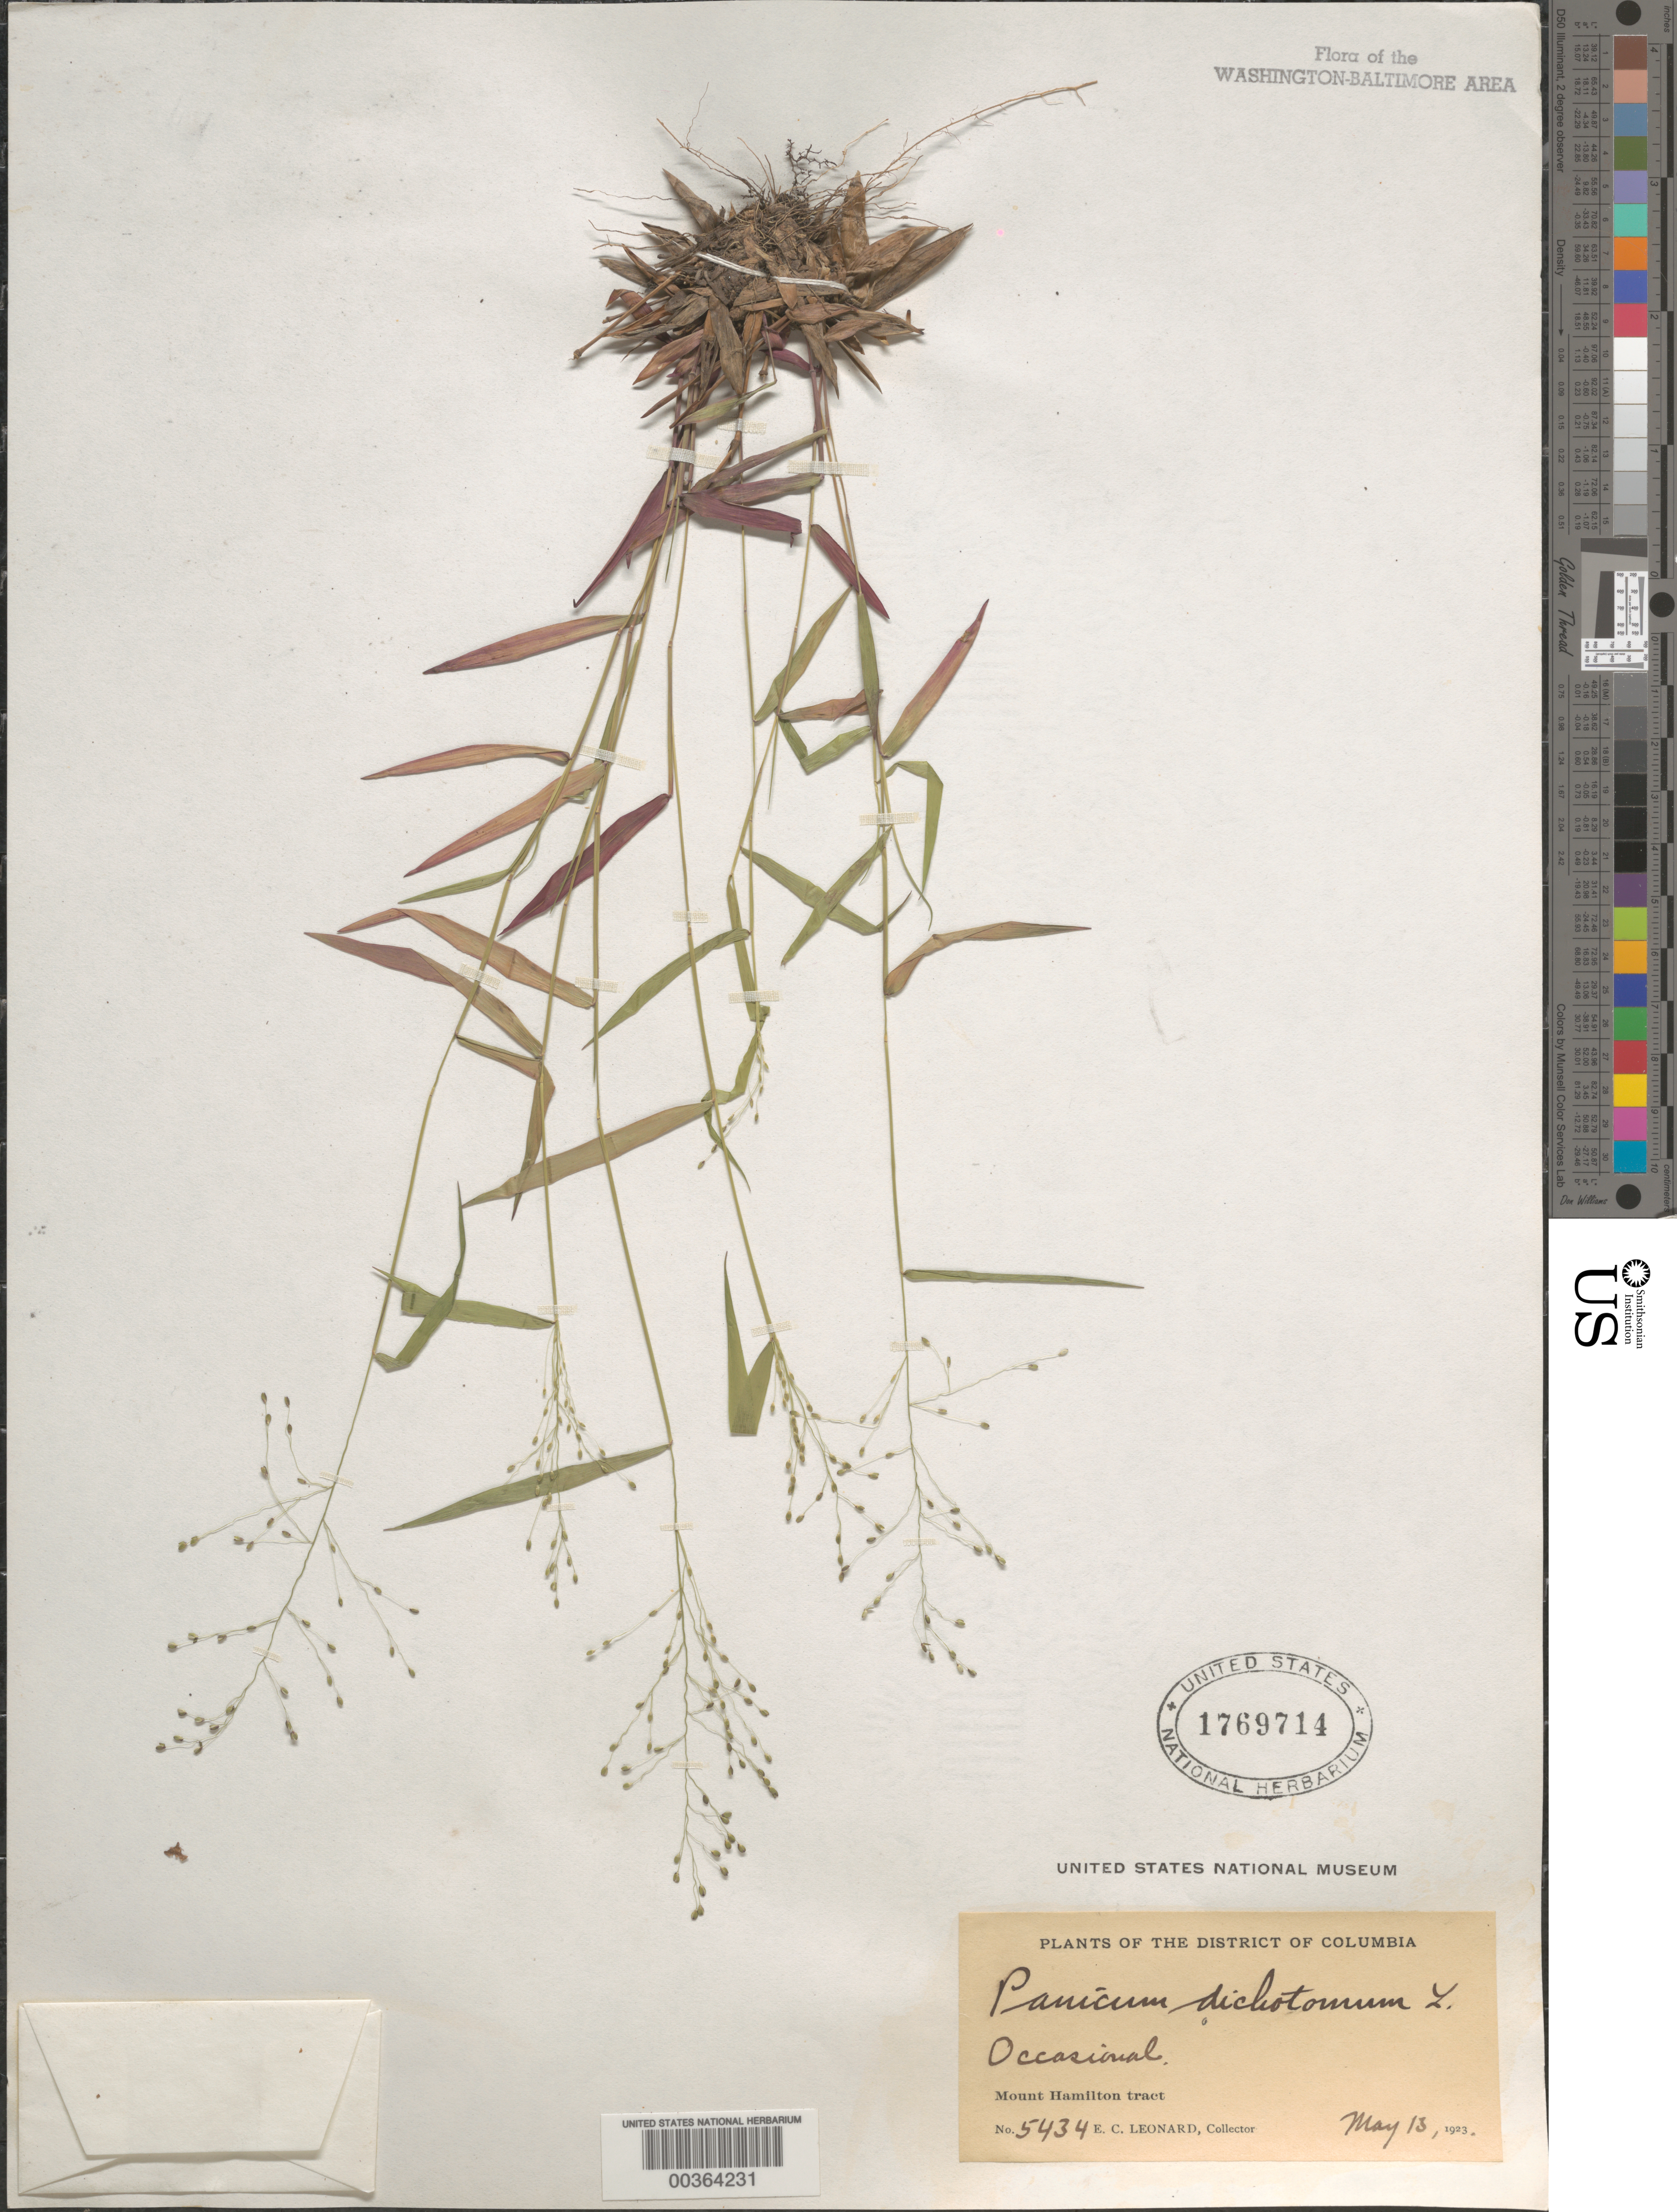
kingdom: Plantae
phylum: Tracheophyta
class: Liliopsida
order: Poales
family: Poaceae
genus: Dichanthelium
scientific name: Dichanthelium dichotomum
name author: (L.) Gould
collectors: E. C. Leonard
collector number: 5434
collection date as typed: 13 May 1923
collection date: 1923-05-13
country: United States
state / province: District of Columbia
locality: Mount Hamilton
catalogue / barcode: US 1769714